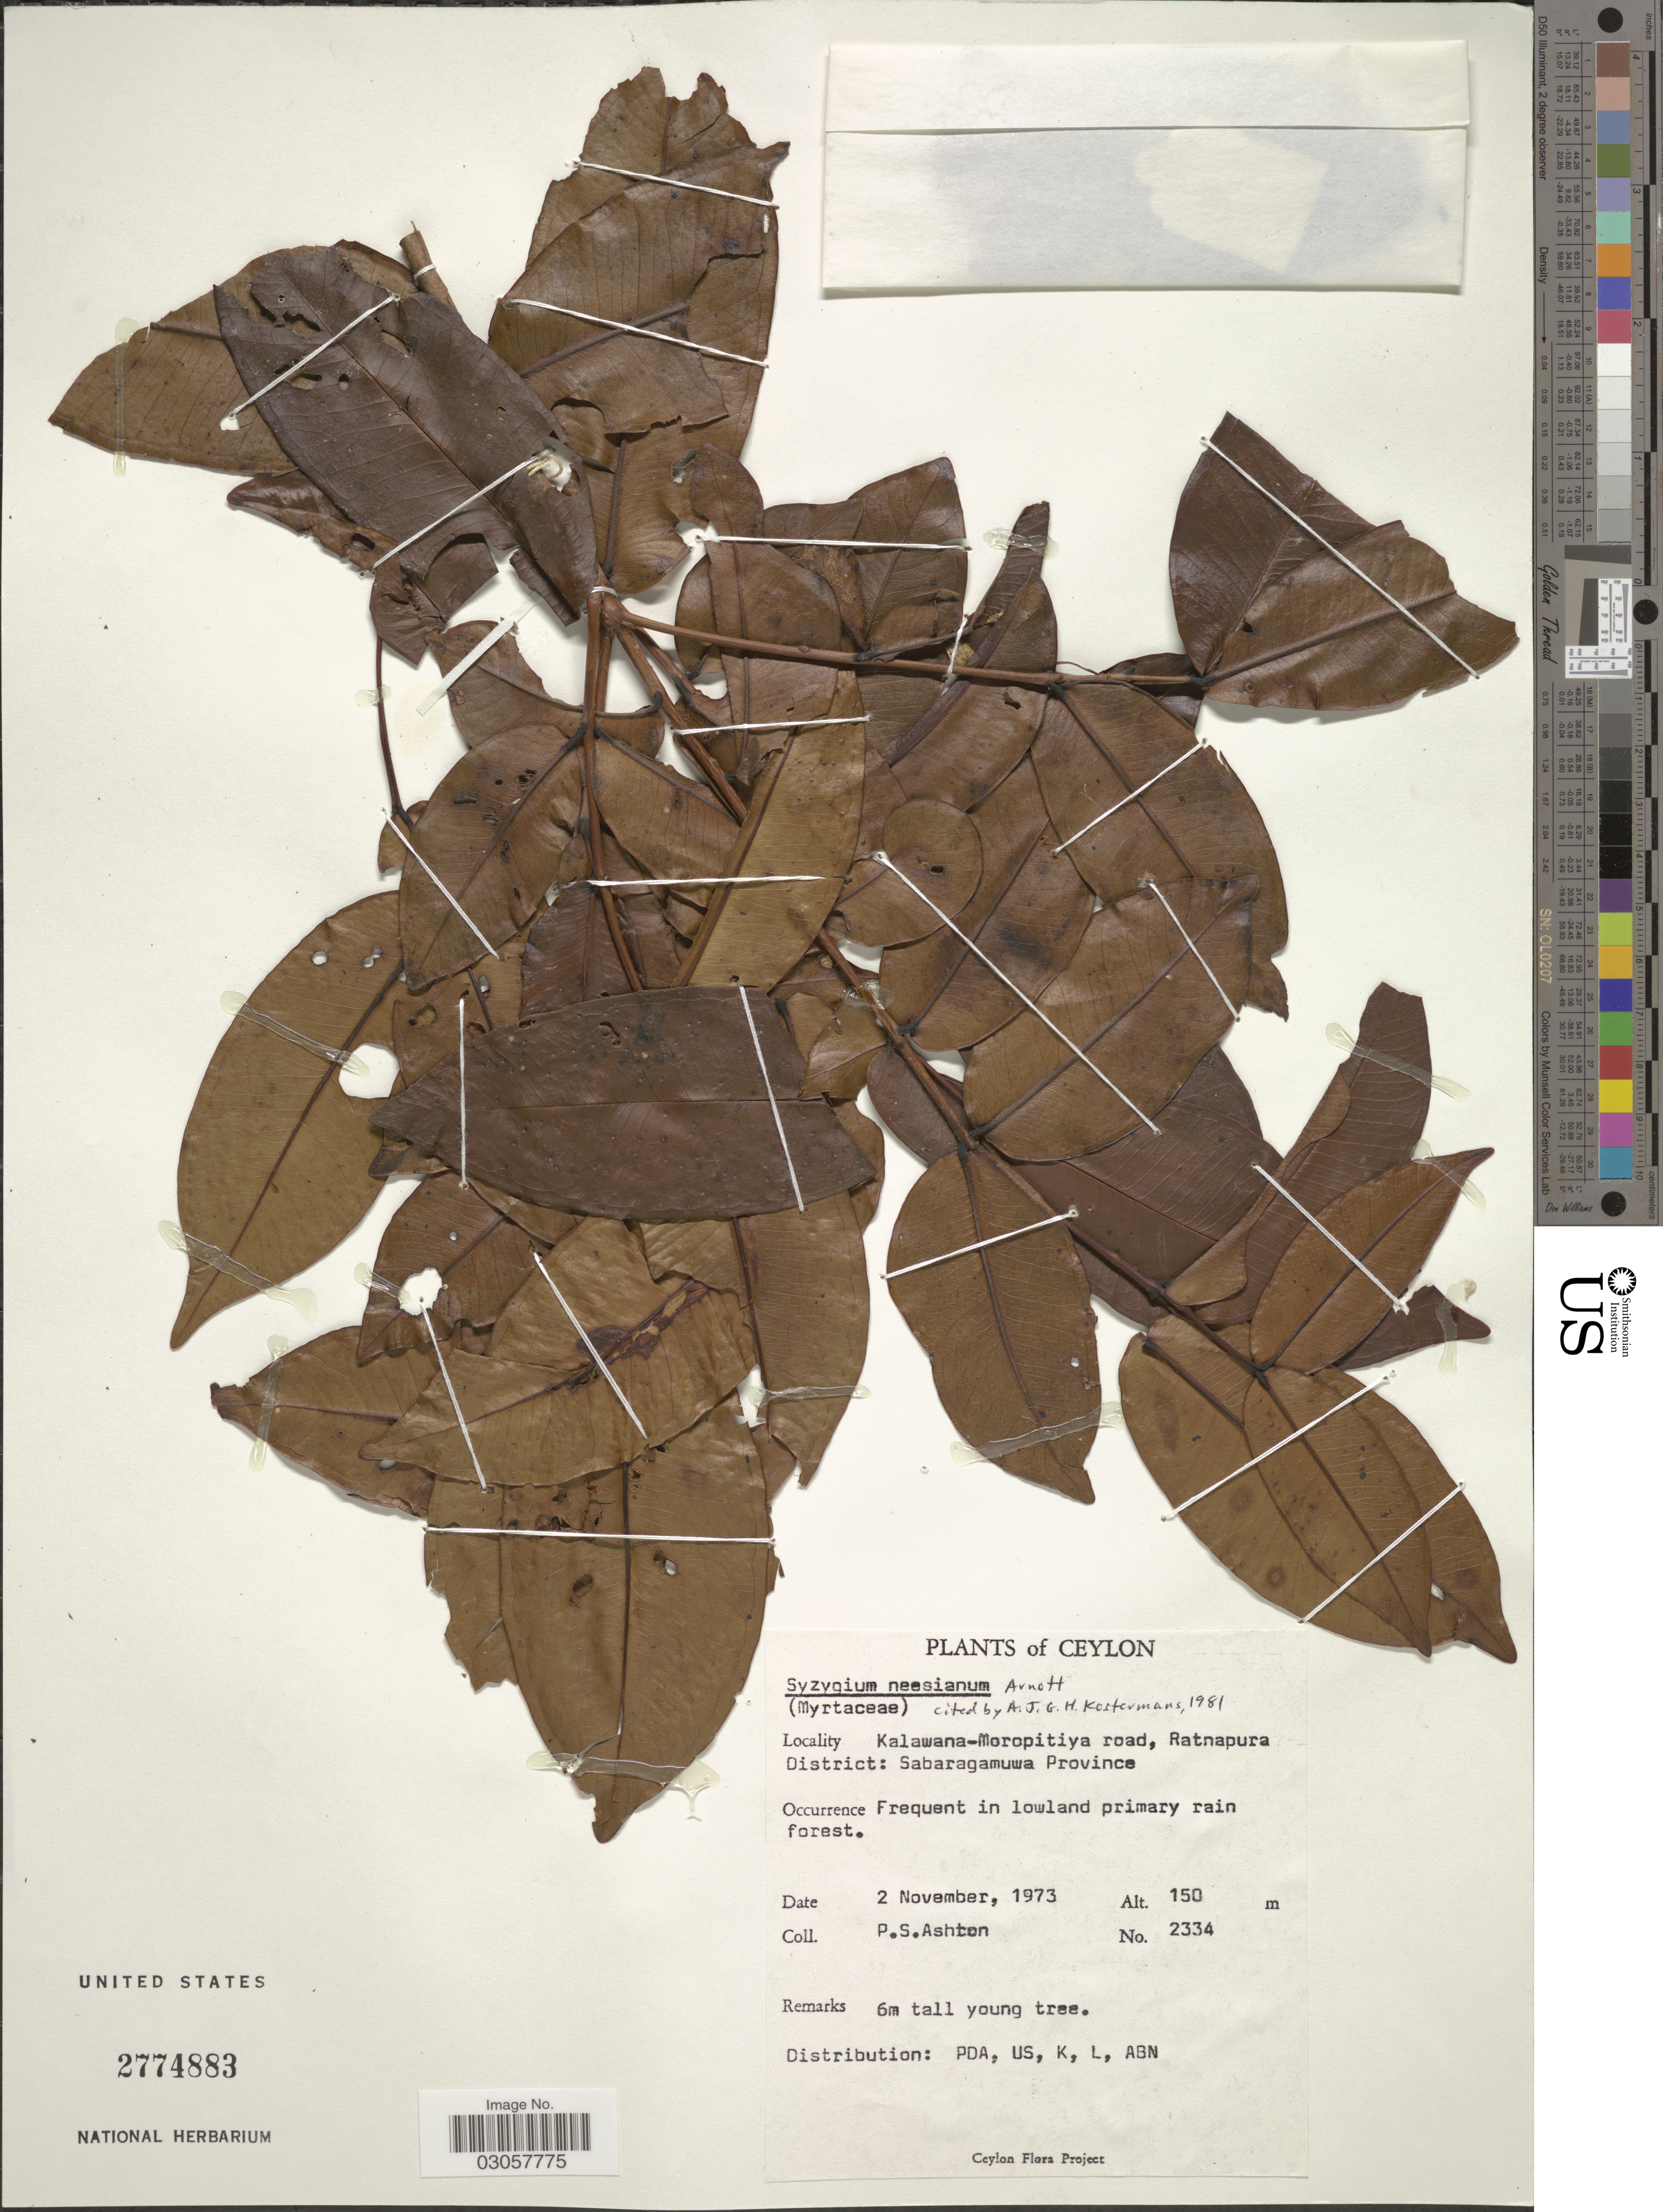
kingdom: Plantae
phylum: Tracheophyta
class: Magnoliopsida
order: Myrtales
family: Myrtaceae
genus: Syzygium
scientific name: Syzygium neesianum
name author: Arn.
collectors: P. S. Ashton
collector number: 2334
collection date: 1973-11-02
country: Sri Lanka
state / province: Sabaragamuwa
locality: Ceylon, Kalawana-Moropitiya road, Ratnapura District.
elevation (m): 150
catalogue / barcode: US 2774883